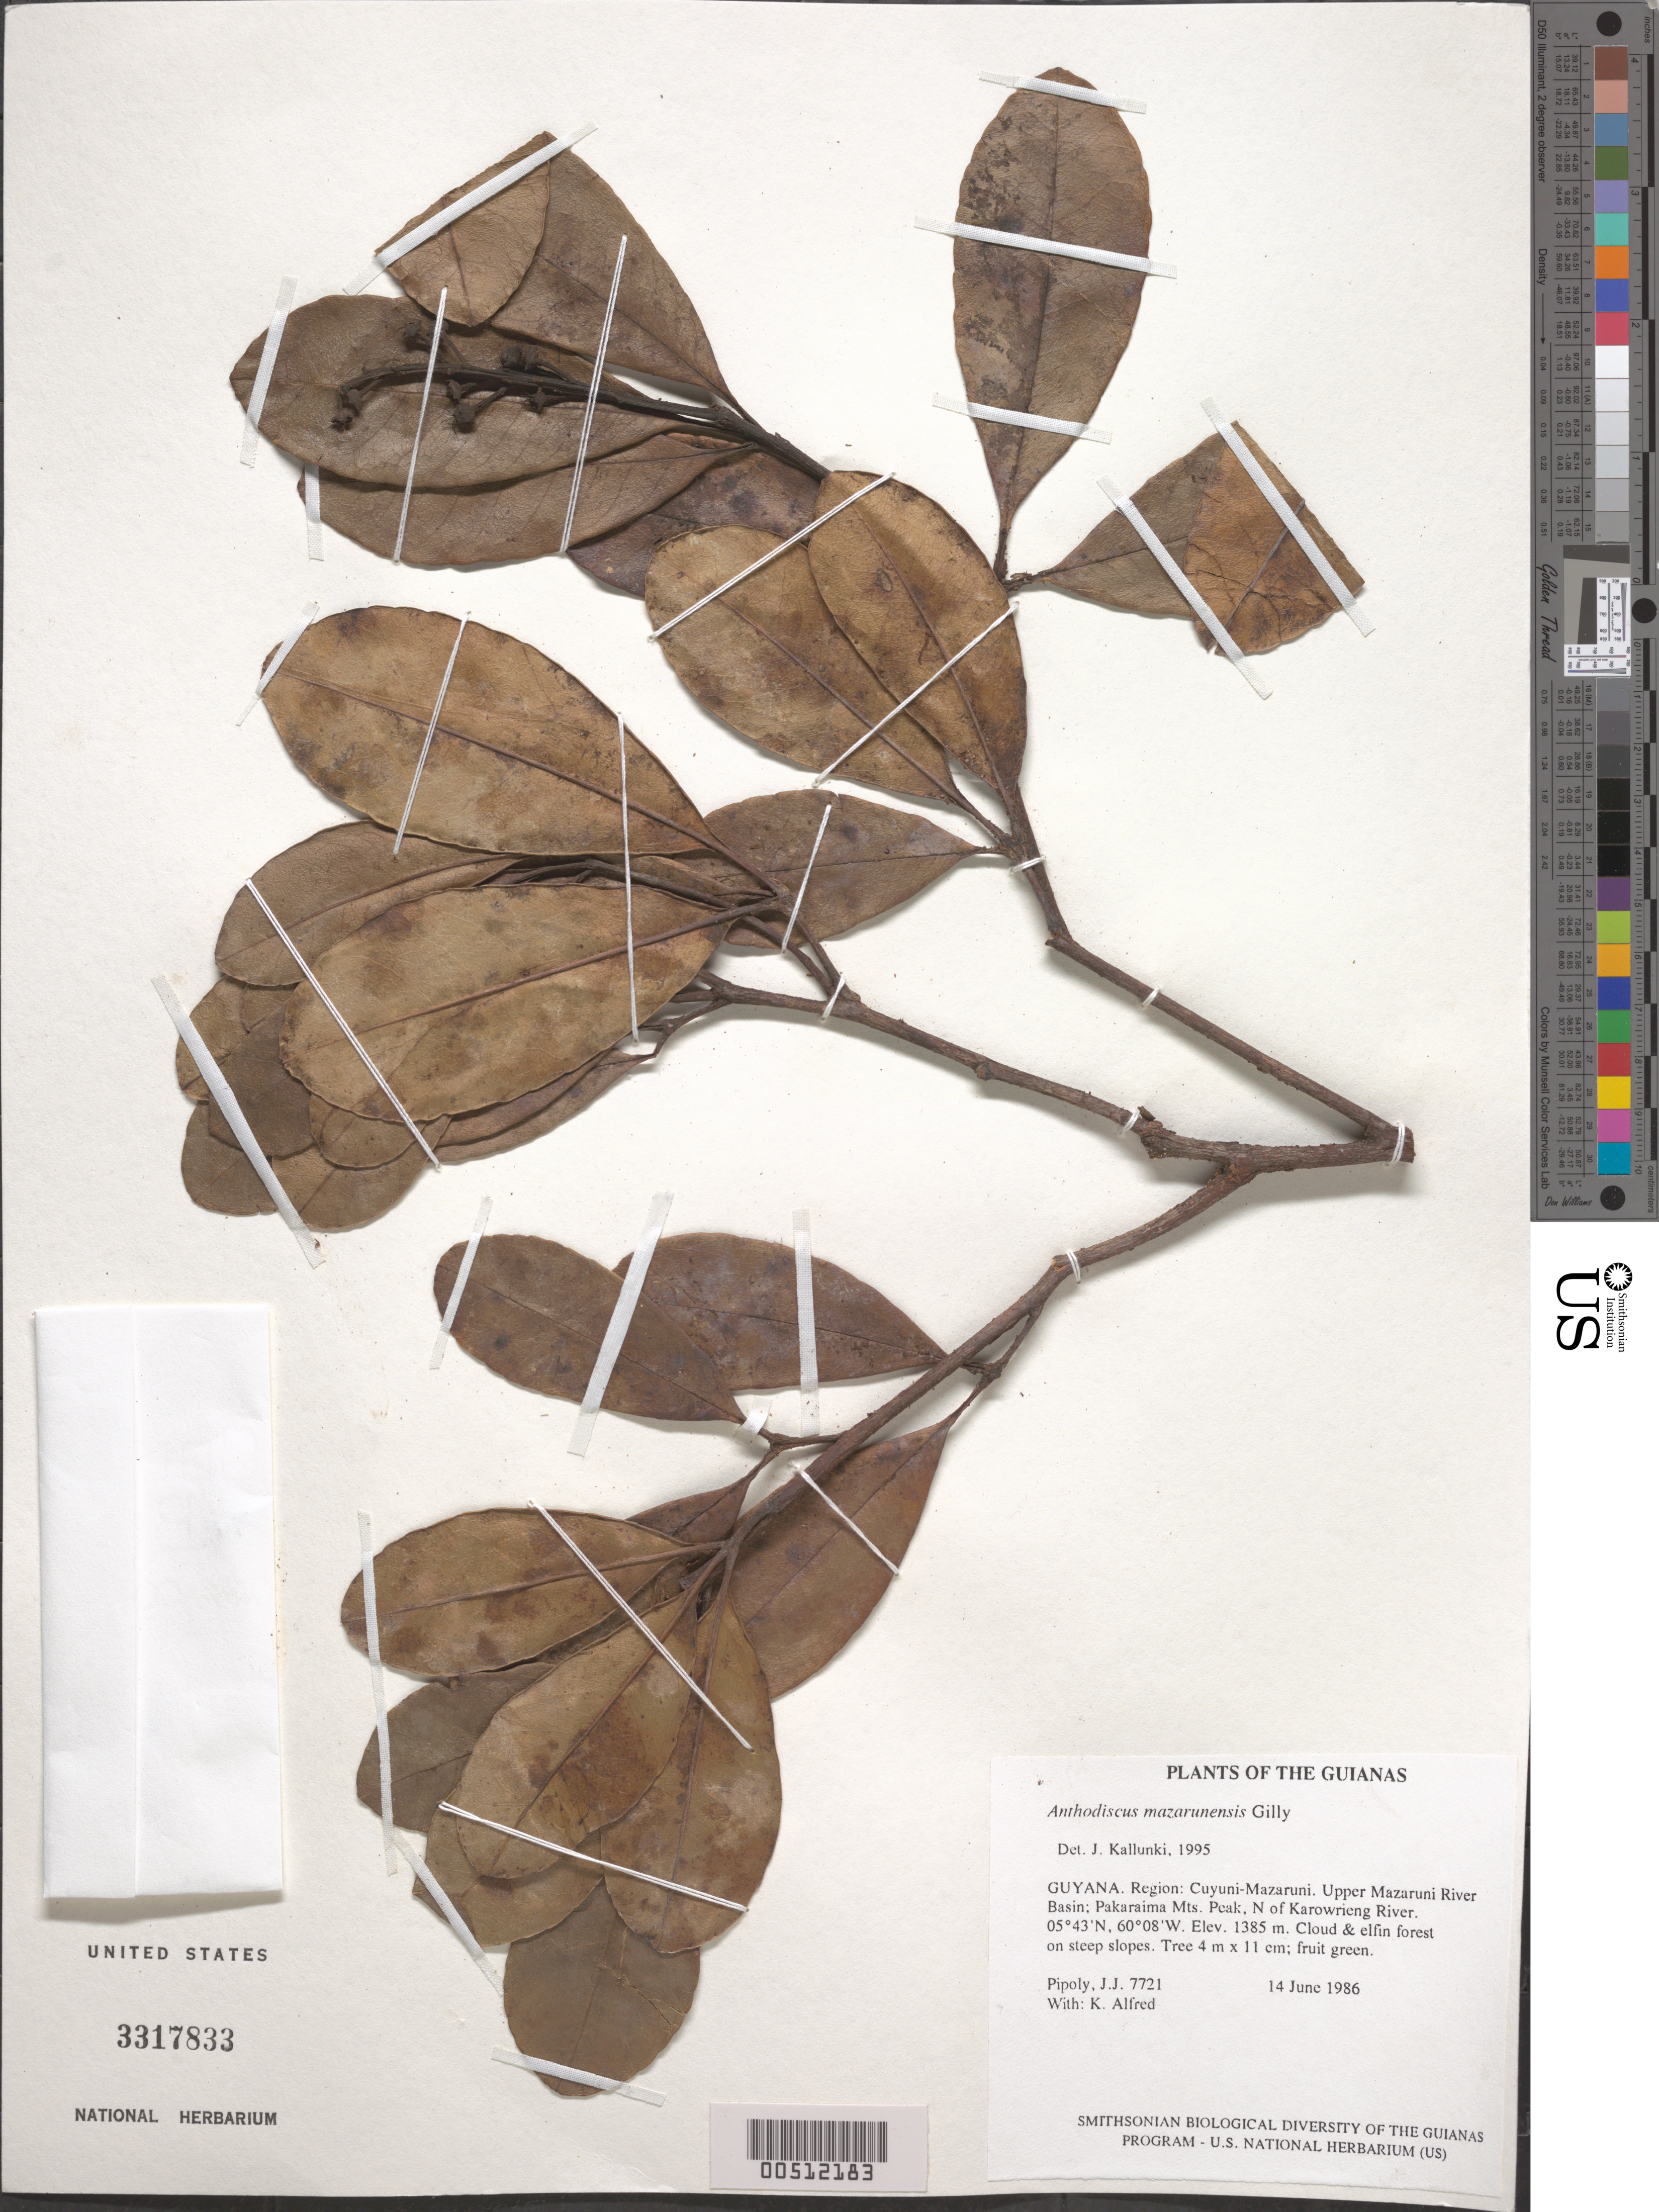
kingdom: Plantae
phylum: Tracheophyta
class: Magnoliopsida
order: Malpighiales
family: Caryocaraceae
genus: Anthodiscus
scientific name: Anthodiscus mazarunensis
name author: Gilly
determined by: Kallunki, Jacquelyn A.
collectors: J. J. Pipoly & K. Alfred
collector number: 7721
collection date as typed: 14 June 1986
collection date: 1986-06-14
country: Guyana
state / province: Cuyuni-Mazaruni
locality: Upper Mazaruni River Basin; Pakaraima Mts. Peak, N of Karowrieng River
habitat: Cloud & elfin forest on steep slopes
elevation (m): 1385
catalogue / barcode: US 3317833